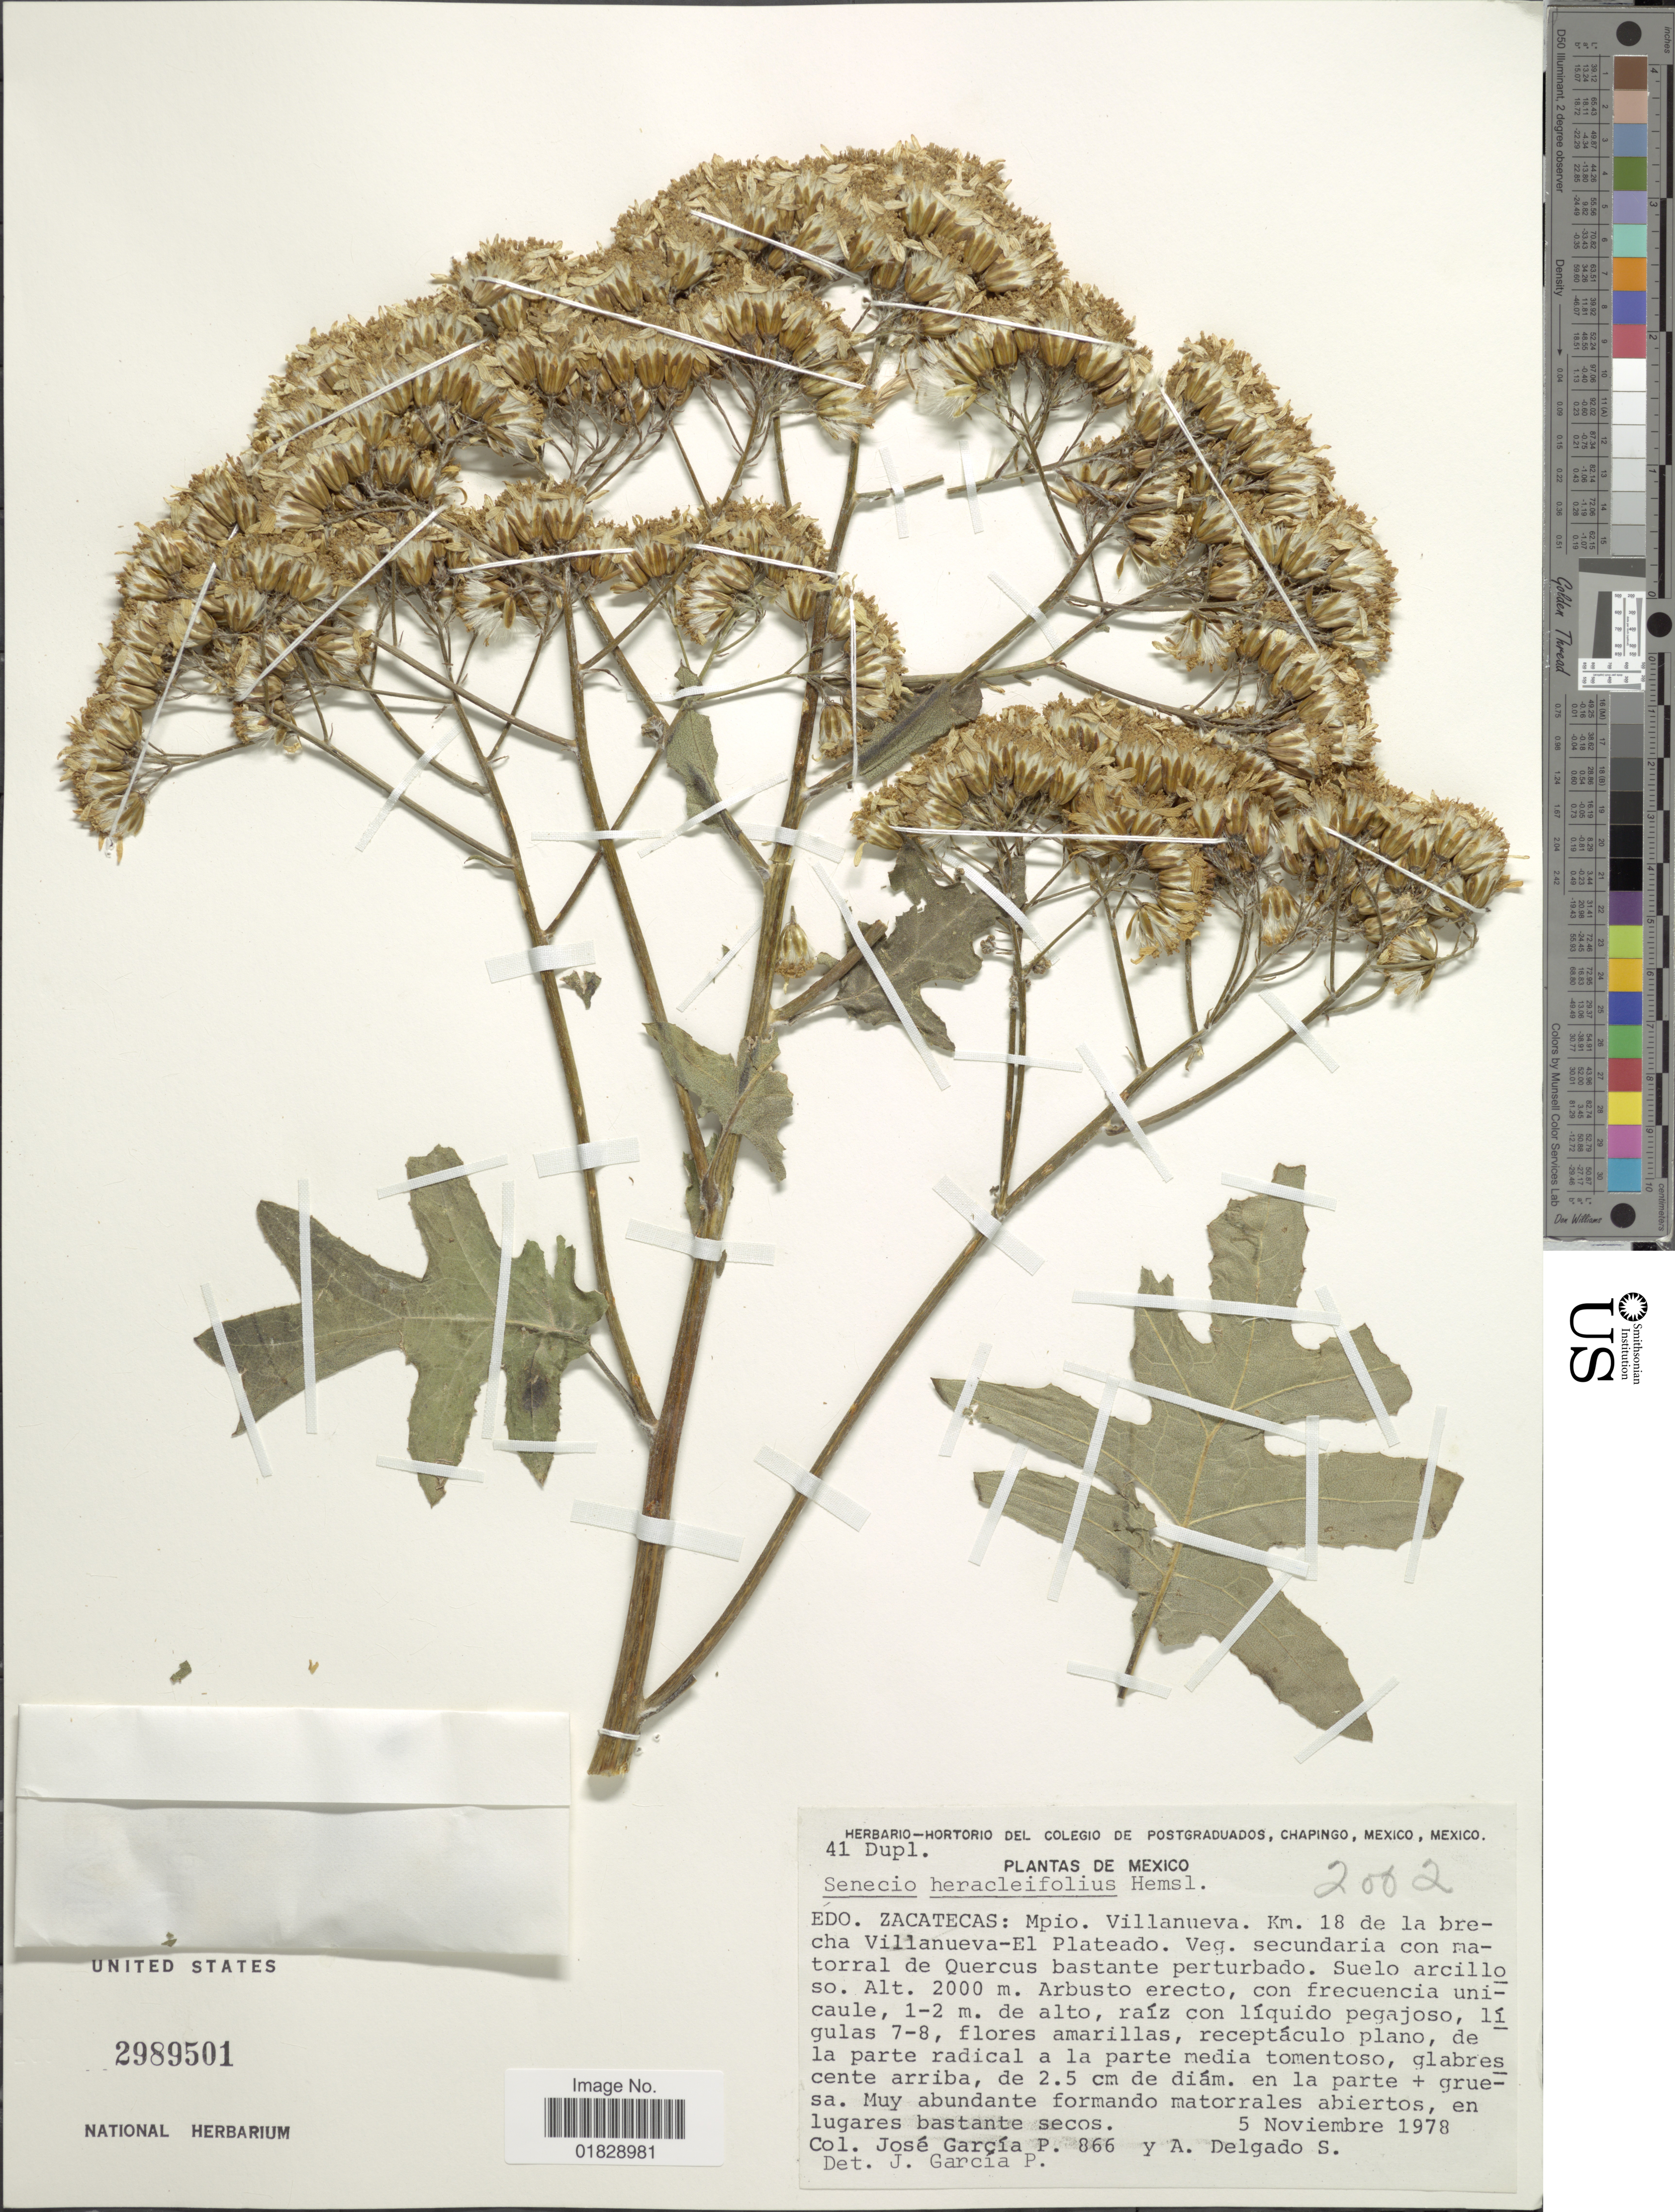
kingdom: Plantae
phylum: Tracheophyta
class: Magnoliopsida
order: Asterales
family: Asteraceae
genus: Roldana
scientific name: Roldana heracleifolia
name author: (Hemsl.) H. Rob. & Brettell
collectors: J. García-P. & A. Delgado S.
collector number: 866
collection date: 1978-11-05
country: Mexico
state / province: Zacatecas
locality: Edo. Zacatecas: Mpio. Villanueva. Km. 18 de la brecha Villanueva-El Plateado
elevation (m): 2000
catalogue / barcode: US 2989501